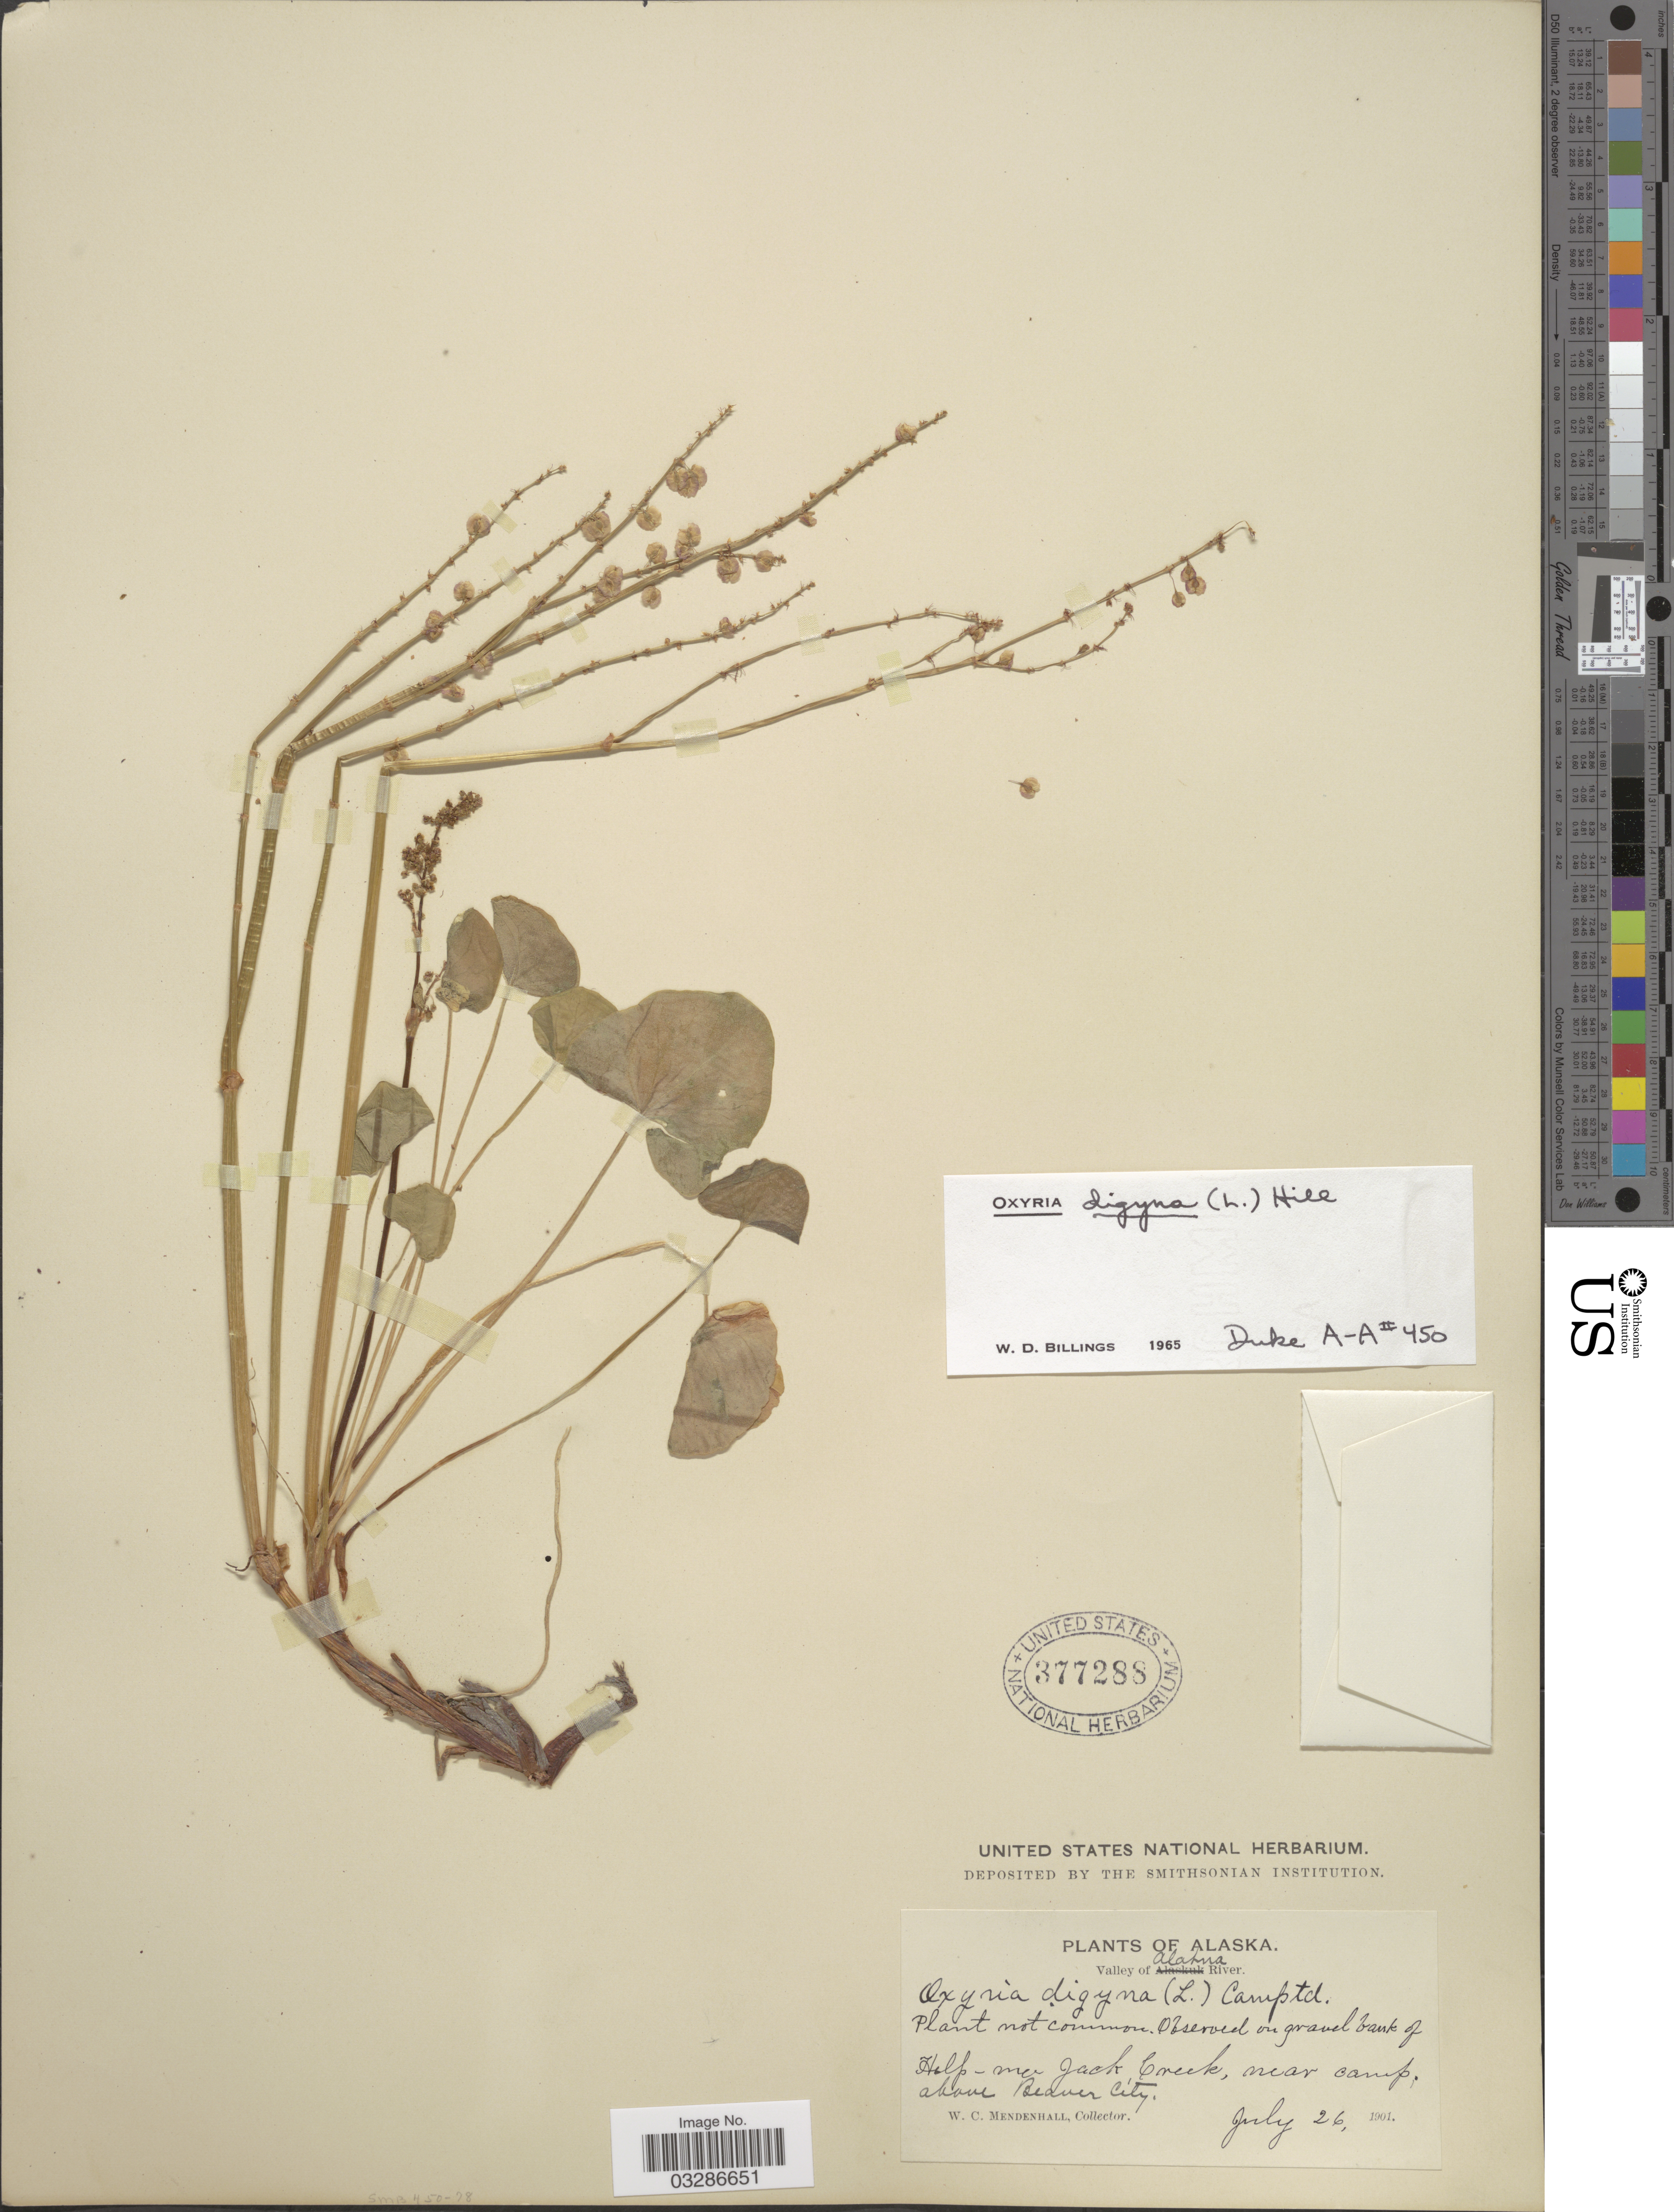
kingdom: Plantae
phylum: Tracheophyta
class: Magnoliopsida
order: Caryophyllales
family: Polygonaceae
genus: Oxyria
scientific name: Oxyria digyna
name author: (L.) Hill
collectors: W. Mendenhall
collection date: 1901-07-26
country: United States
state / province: Alaska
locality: Valley of Alatna River, Help-ma Jack Creek, near camp, above Beaver City.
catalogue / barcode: US 377288